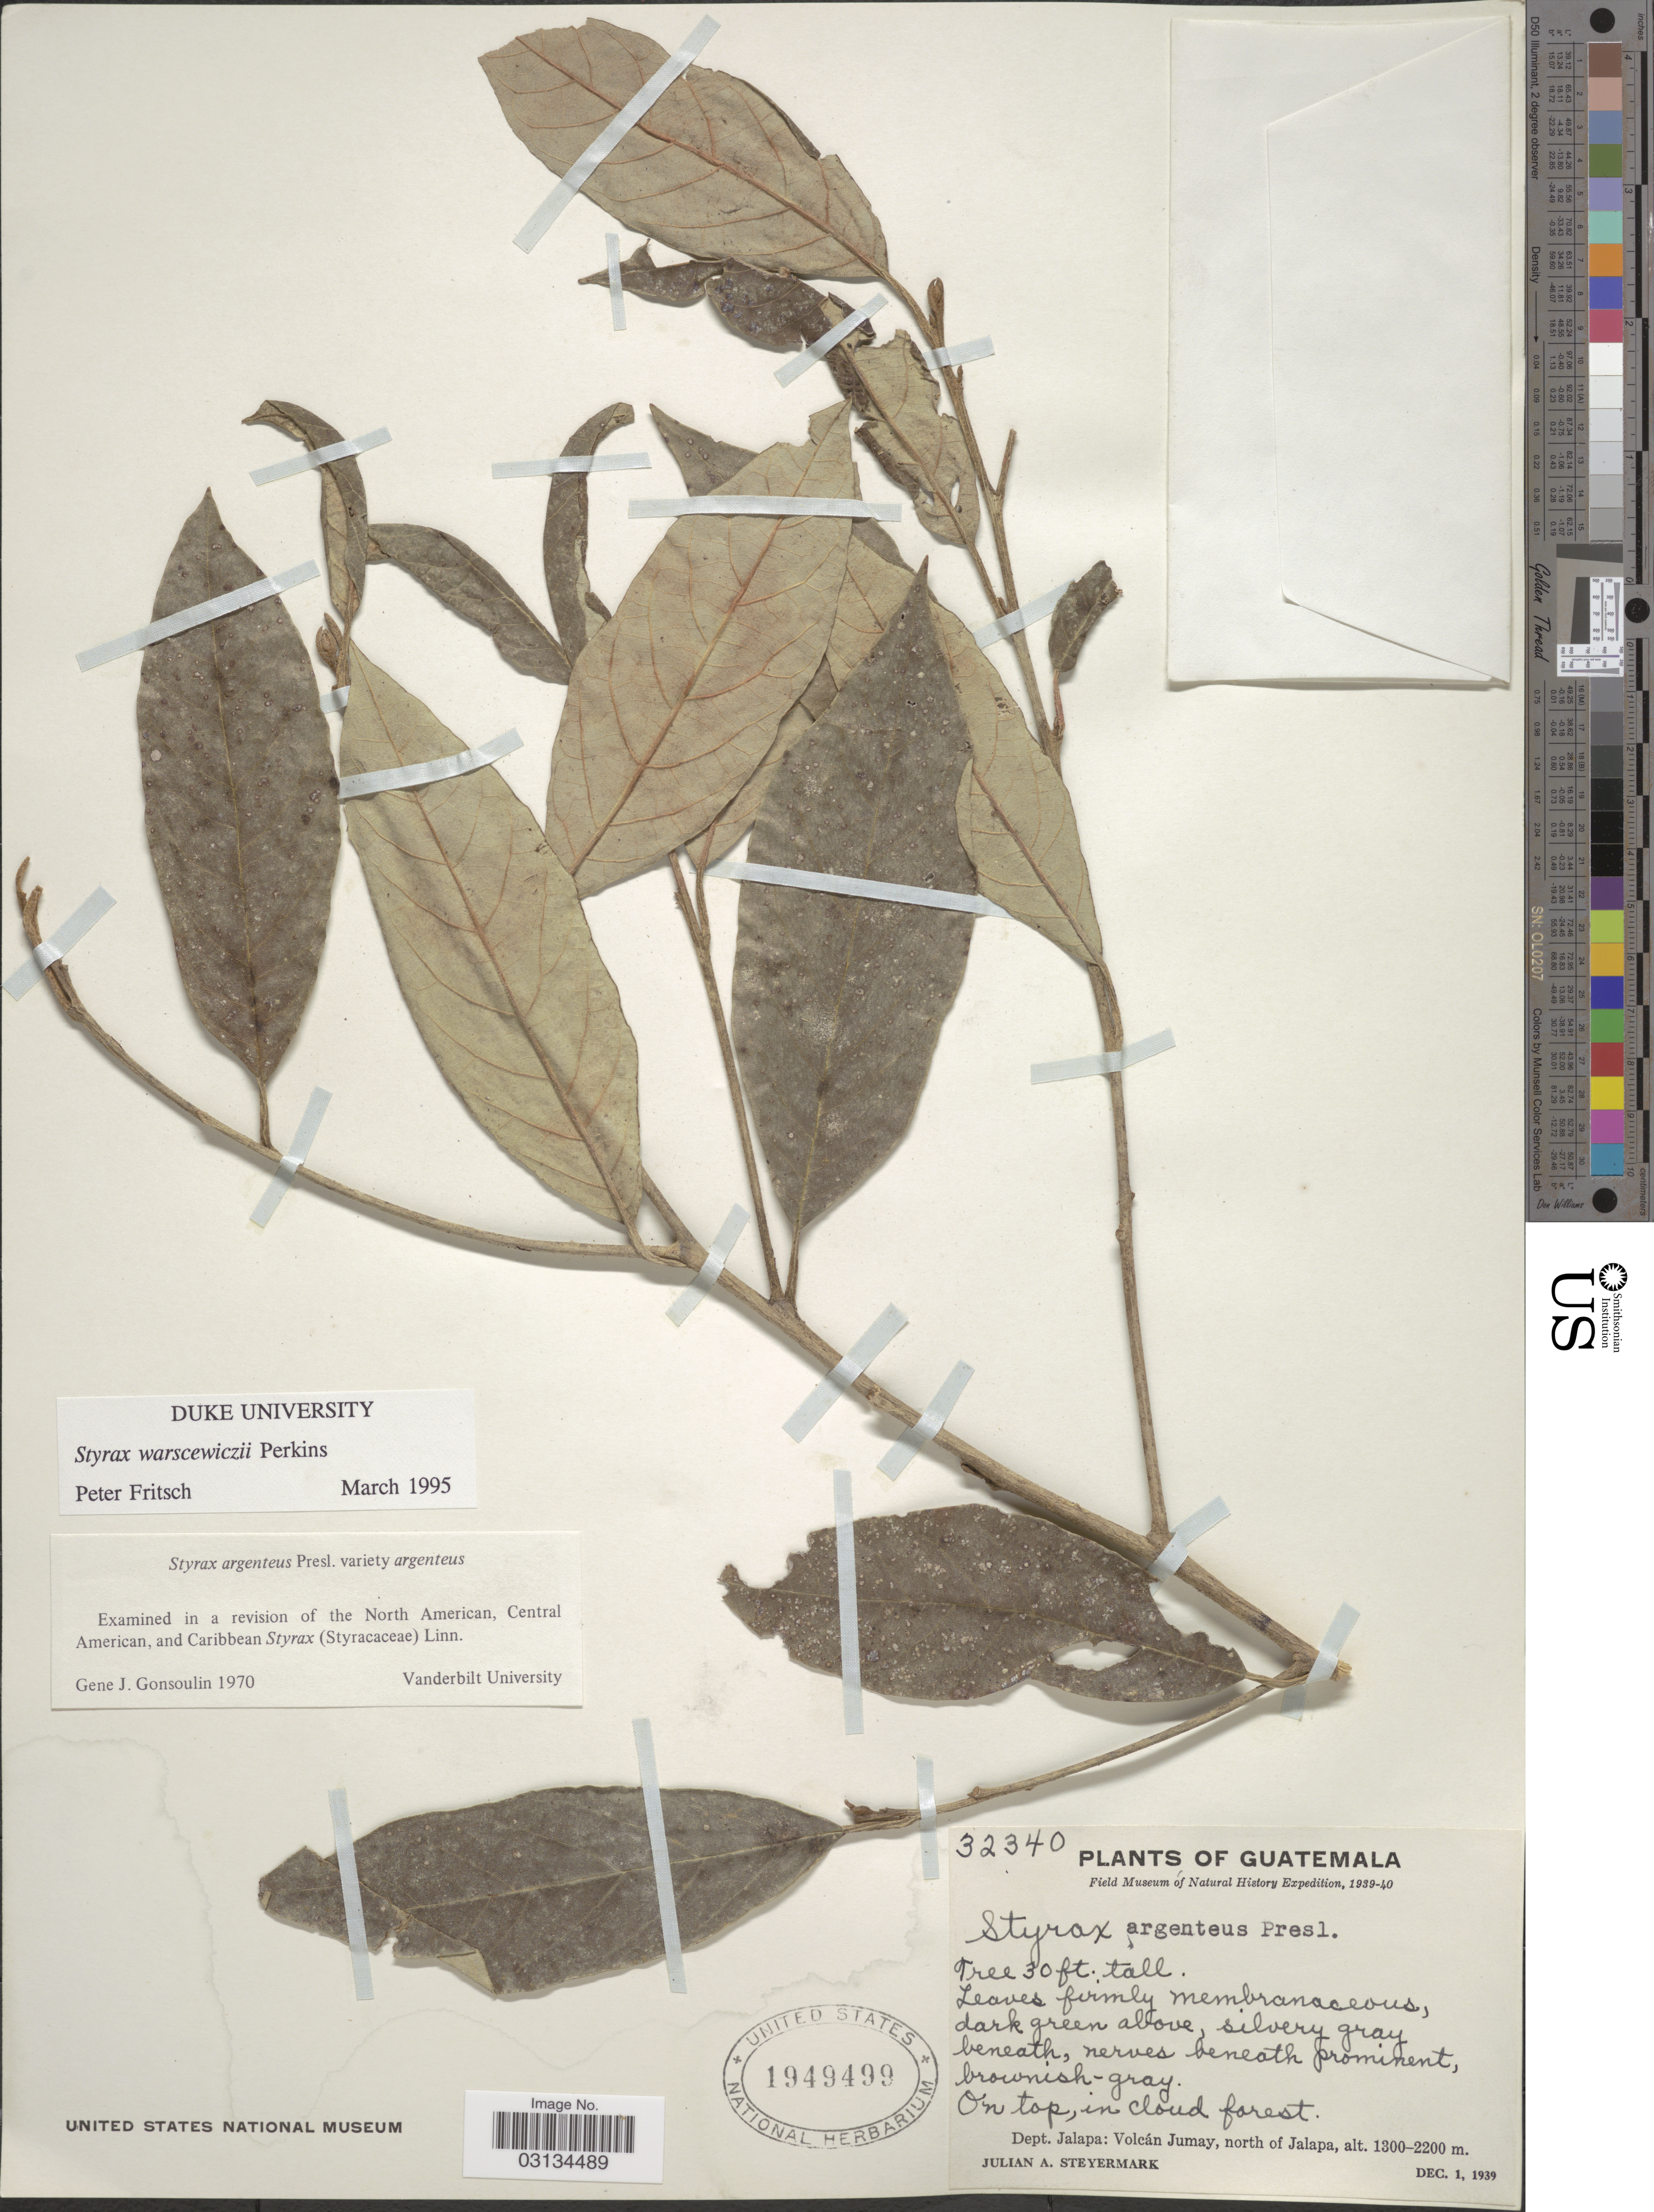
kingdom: Plantae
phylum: Tracheophyta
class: Magnoliopsida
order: Ericales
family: Styracaceae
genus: Styrax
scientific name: Styrax warscewiczii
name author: Perkins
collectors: J. Steyermark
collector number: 32340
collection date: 1939-12-01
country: Guatemala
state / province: Jalapa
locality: Dept. Jalapa: Volcán Jumay, north of Jalapa.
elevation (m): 1300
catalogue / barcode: US 1949499